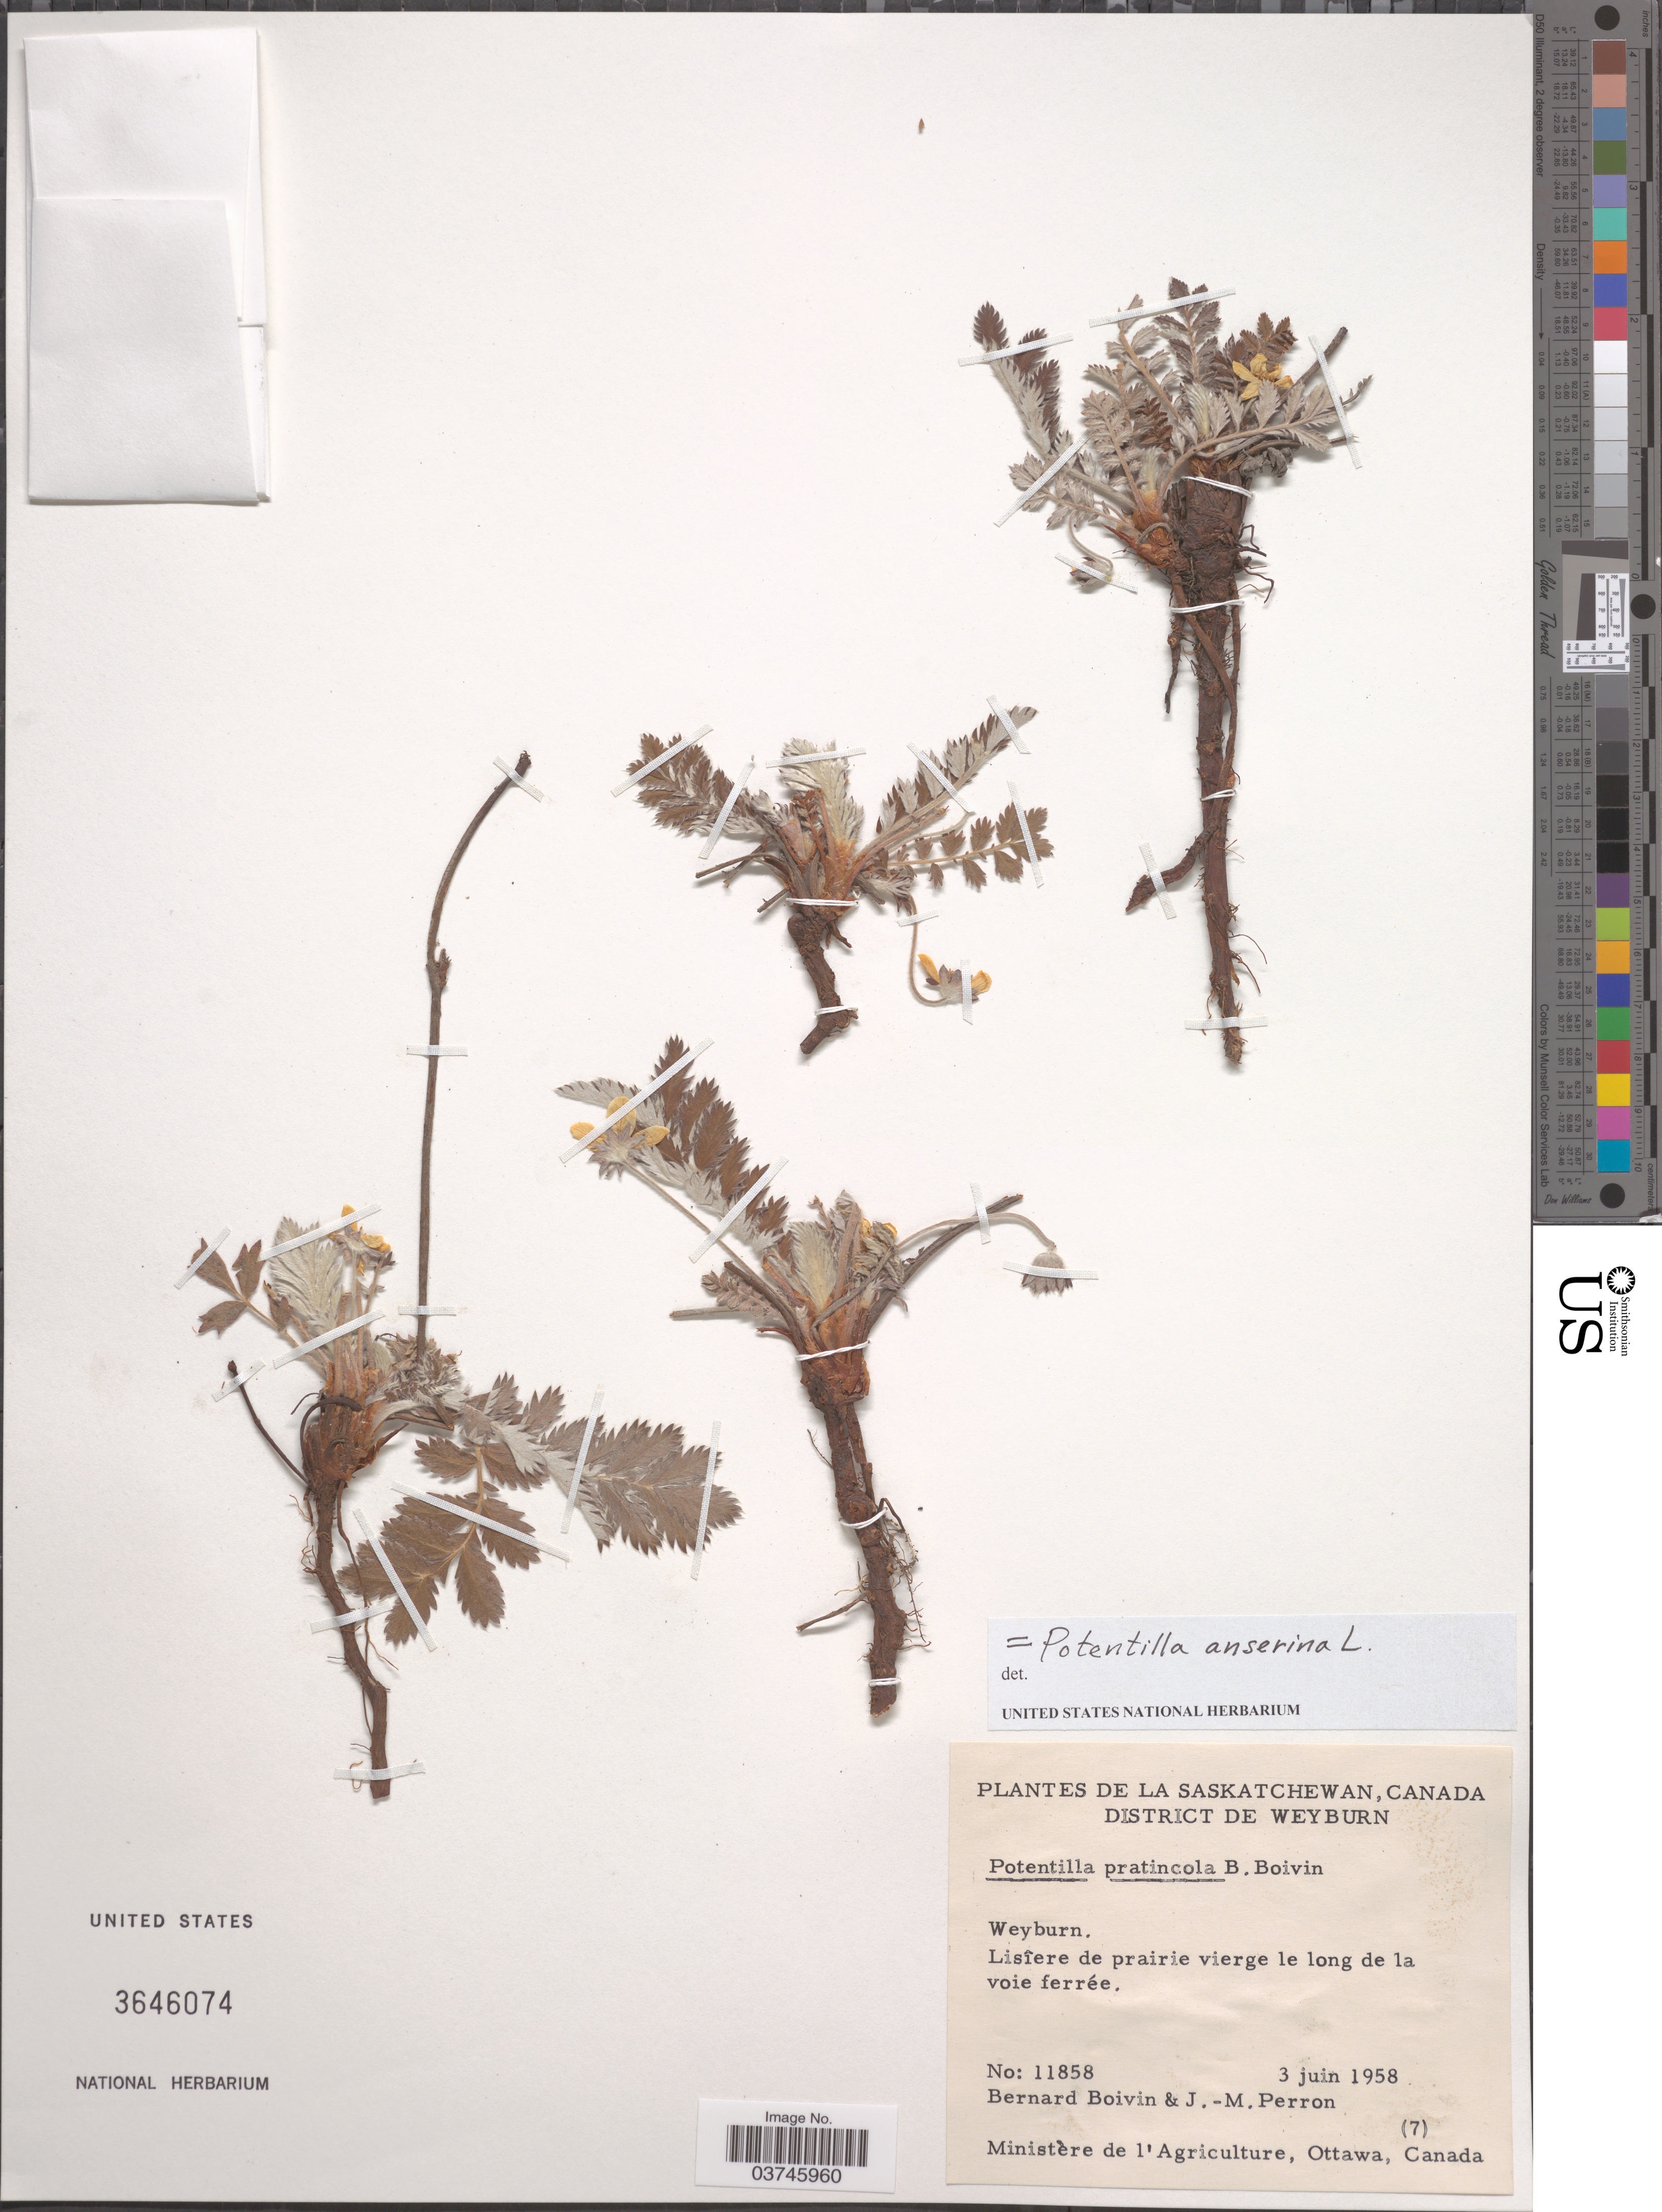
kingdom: Plantae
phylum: Tracheophyta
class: Magnoliopsida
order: Rosales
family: Rosaceae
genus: Argentina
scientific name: Argentina anserina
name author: (L.) Rydb.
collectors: J. R. B. Boivin & J. Perron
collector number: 11858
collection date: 1958-06-03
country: Canada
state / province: Saskatchewan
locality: District de Weyburn. Weyburn.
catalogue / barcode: US 3646074